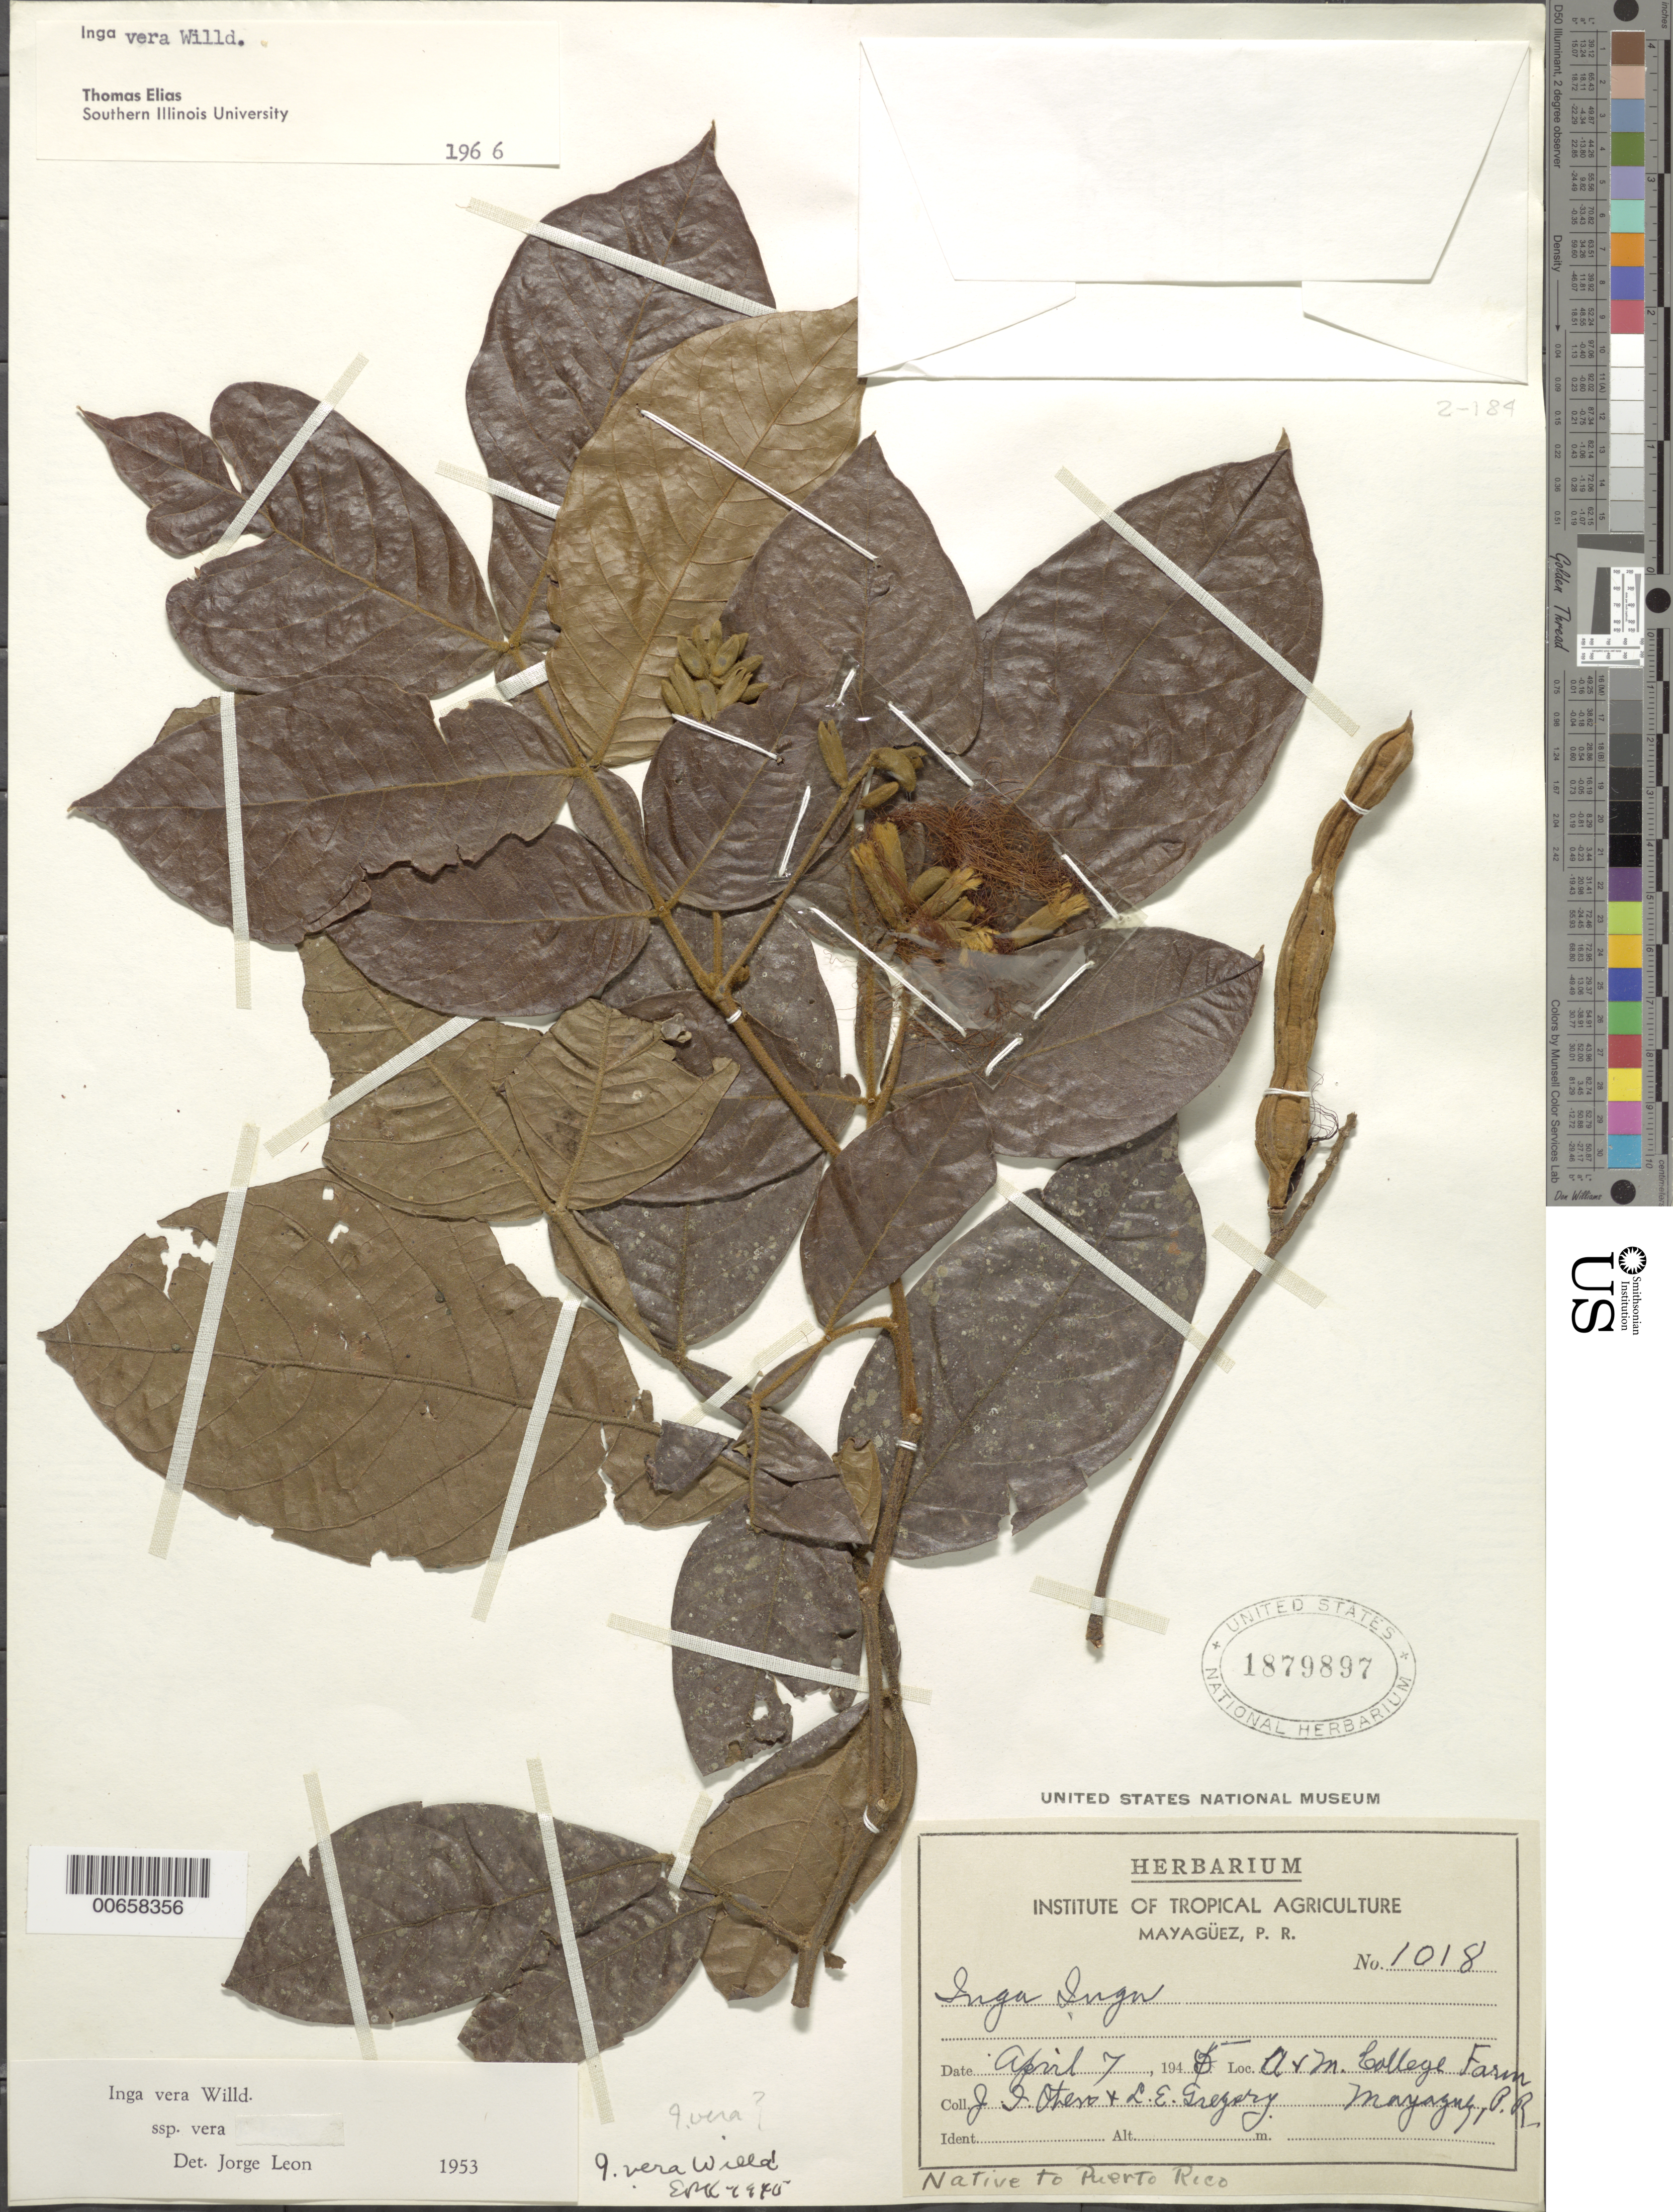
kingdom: Plantae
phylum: Tracheophyta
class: Magnoliopsida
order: Fabales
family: Fabaceae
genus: Inga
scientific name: Inga vera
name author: Willd.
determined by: Elias, T., (SIU), Southern Illinois University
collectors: J. Otero & L. E. Gregory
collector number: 1018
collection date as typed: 07 Apr 1945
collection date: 1945-04-07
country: Puerto Rico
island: Greater Antilles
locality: A & M College Farm, Mayaguez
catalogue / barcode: US 1879897